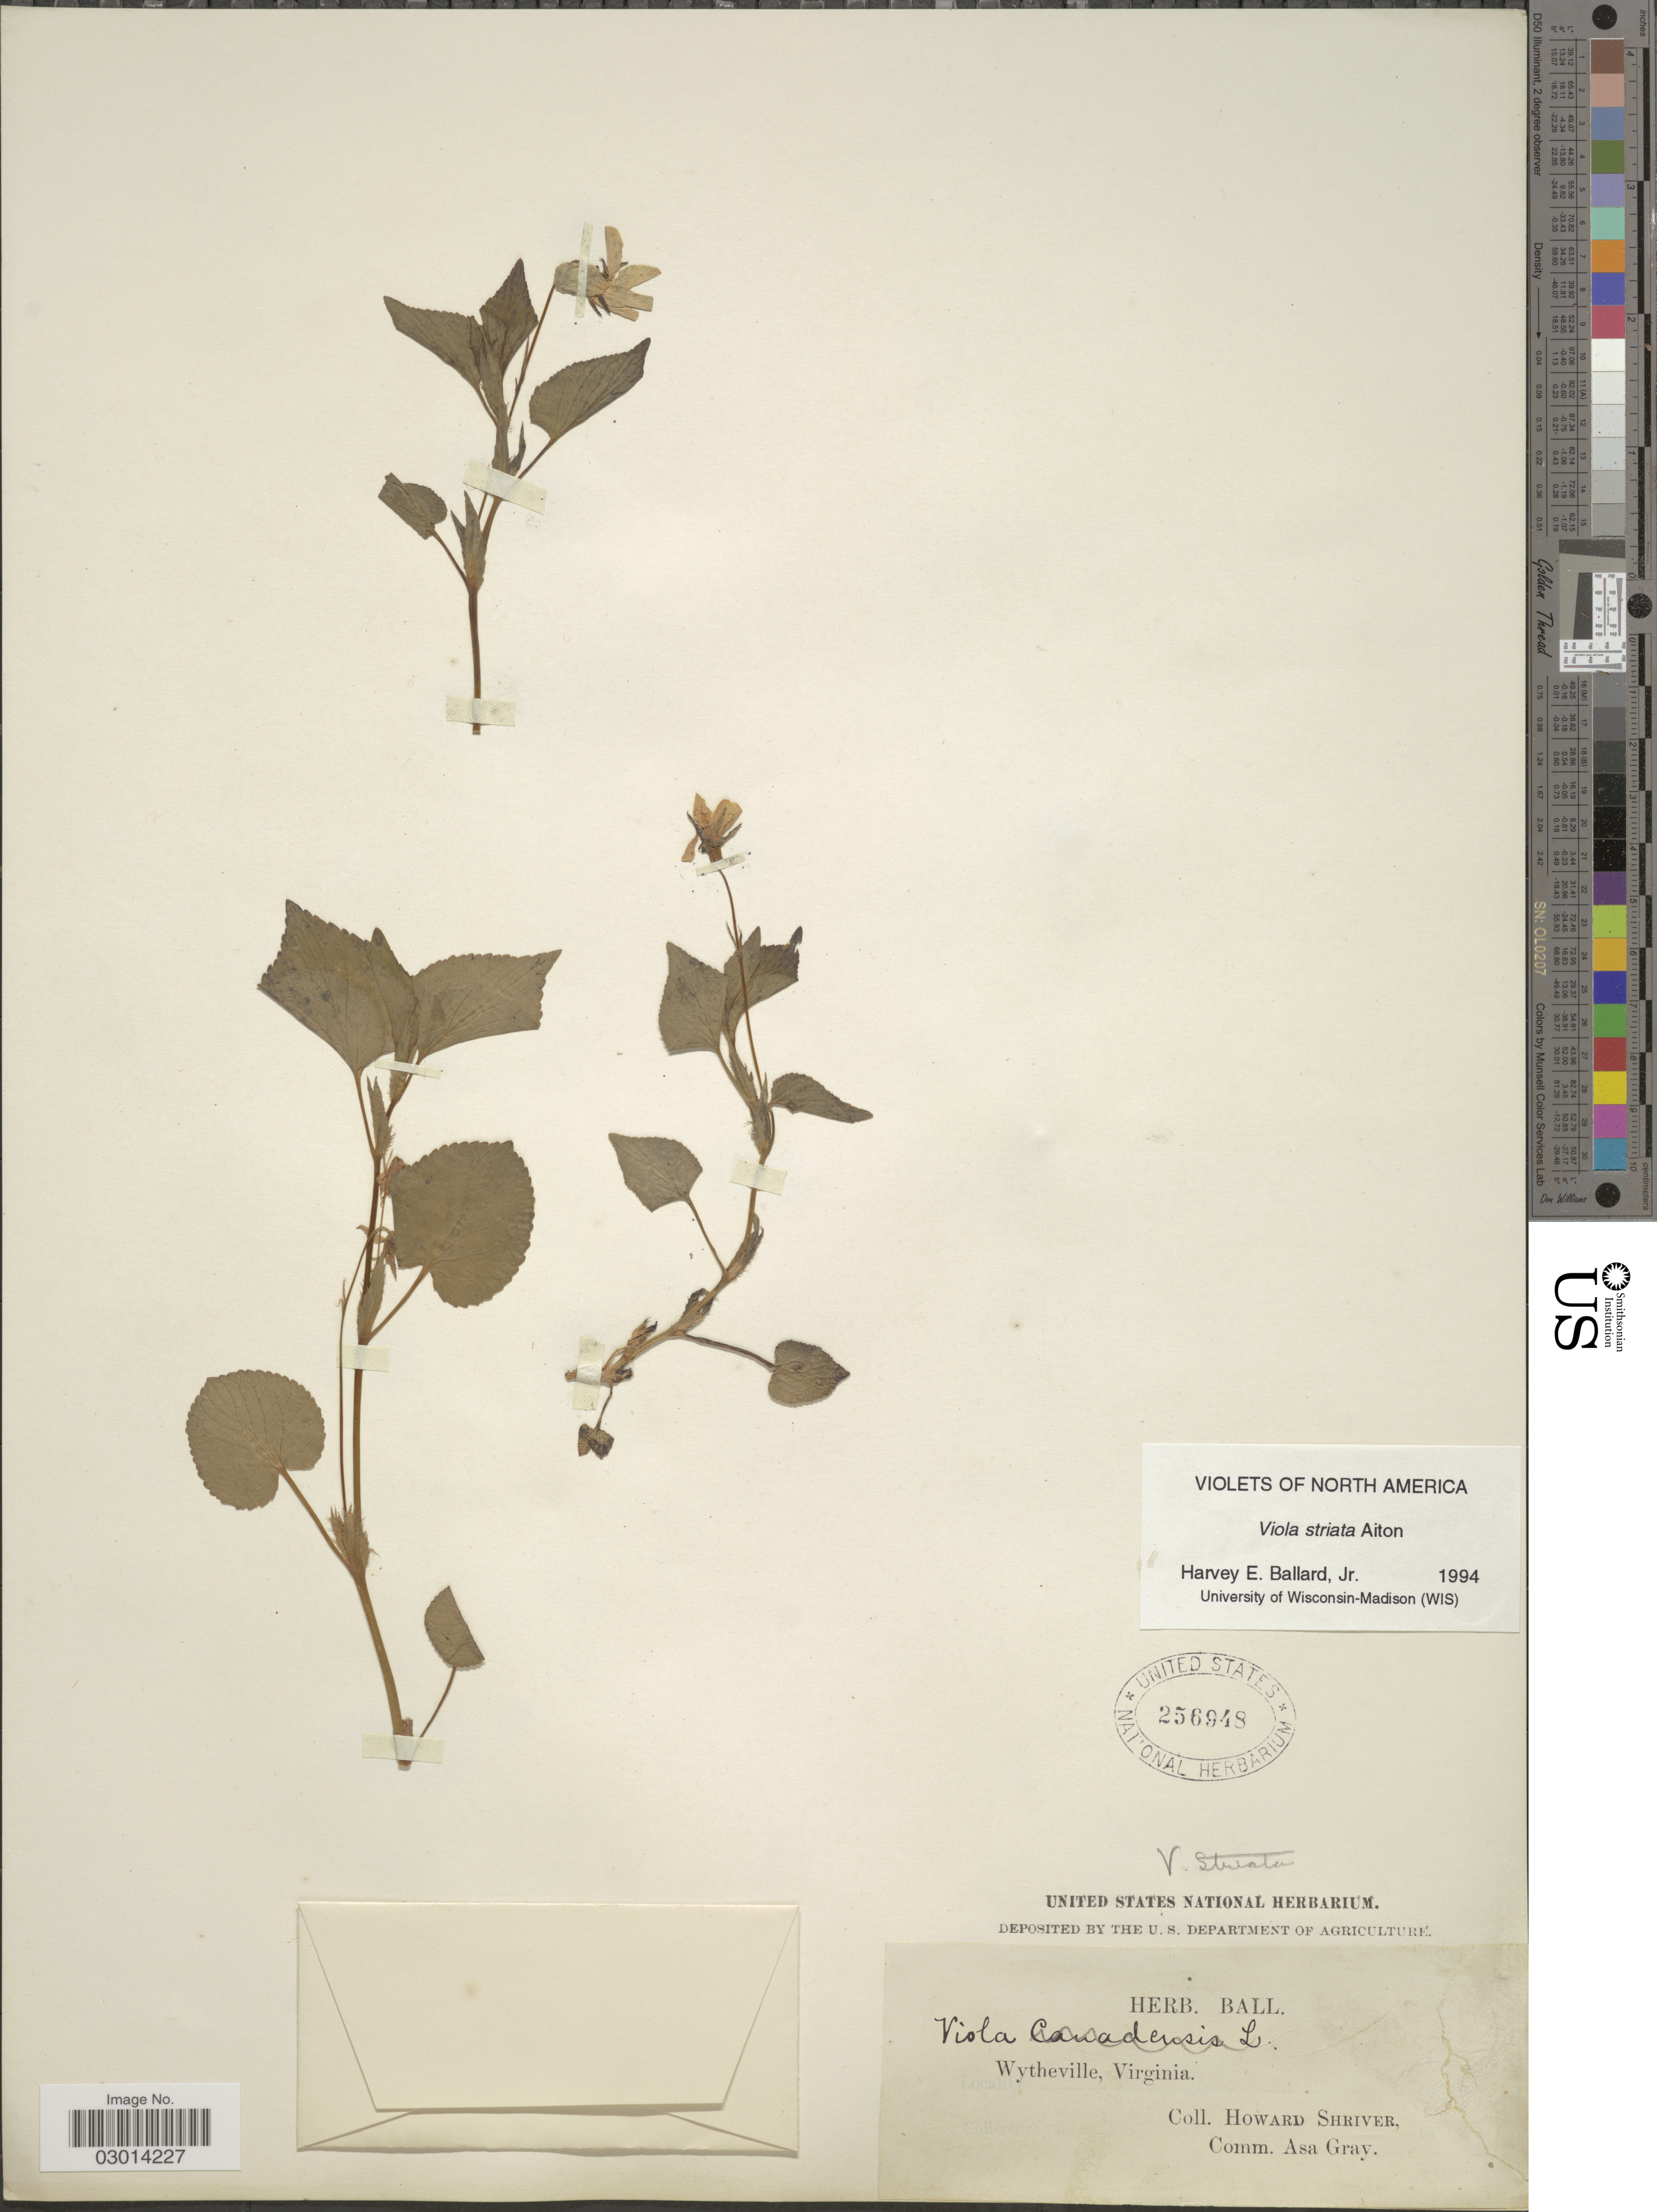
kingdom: Plantae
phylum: Tracheophyta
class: Magnoliopsida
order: Malpighiales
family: Violaceae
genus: Viola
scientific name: Viola rostrata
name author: Pursh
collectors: H. Shriver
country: United States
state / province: Virginia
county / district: Wythe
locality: Wytheville.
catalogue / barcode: US 256948